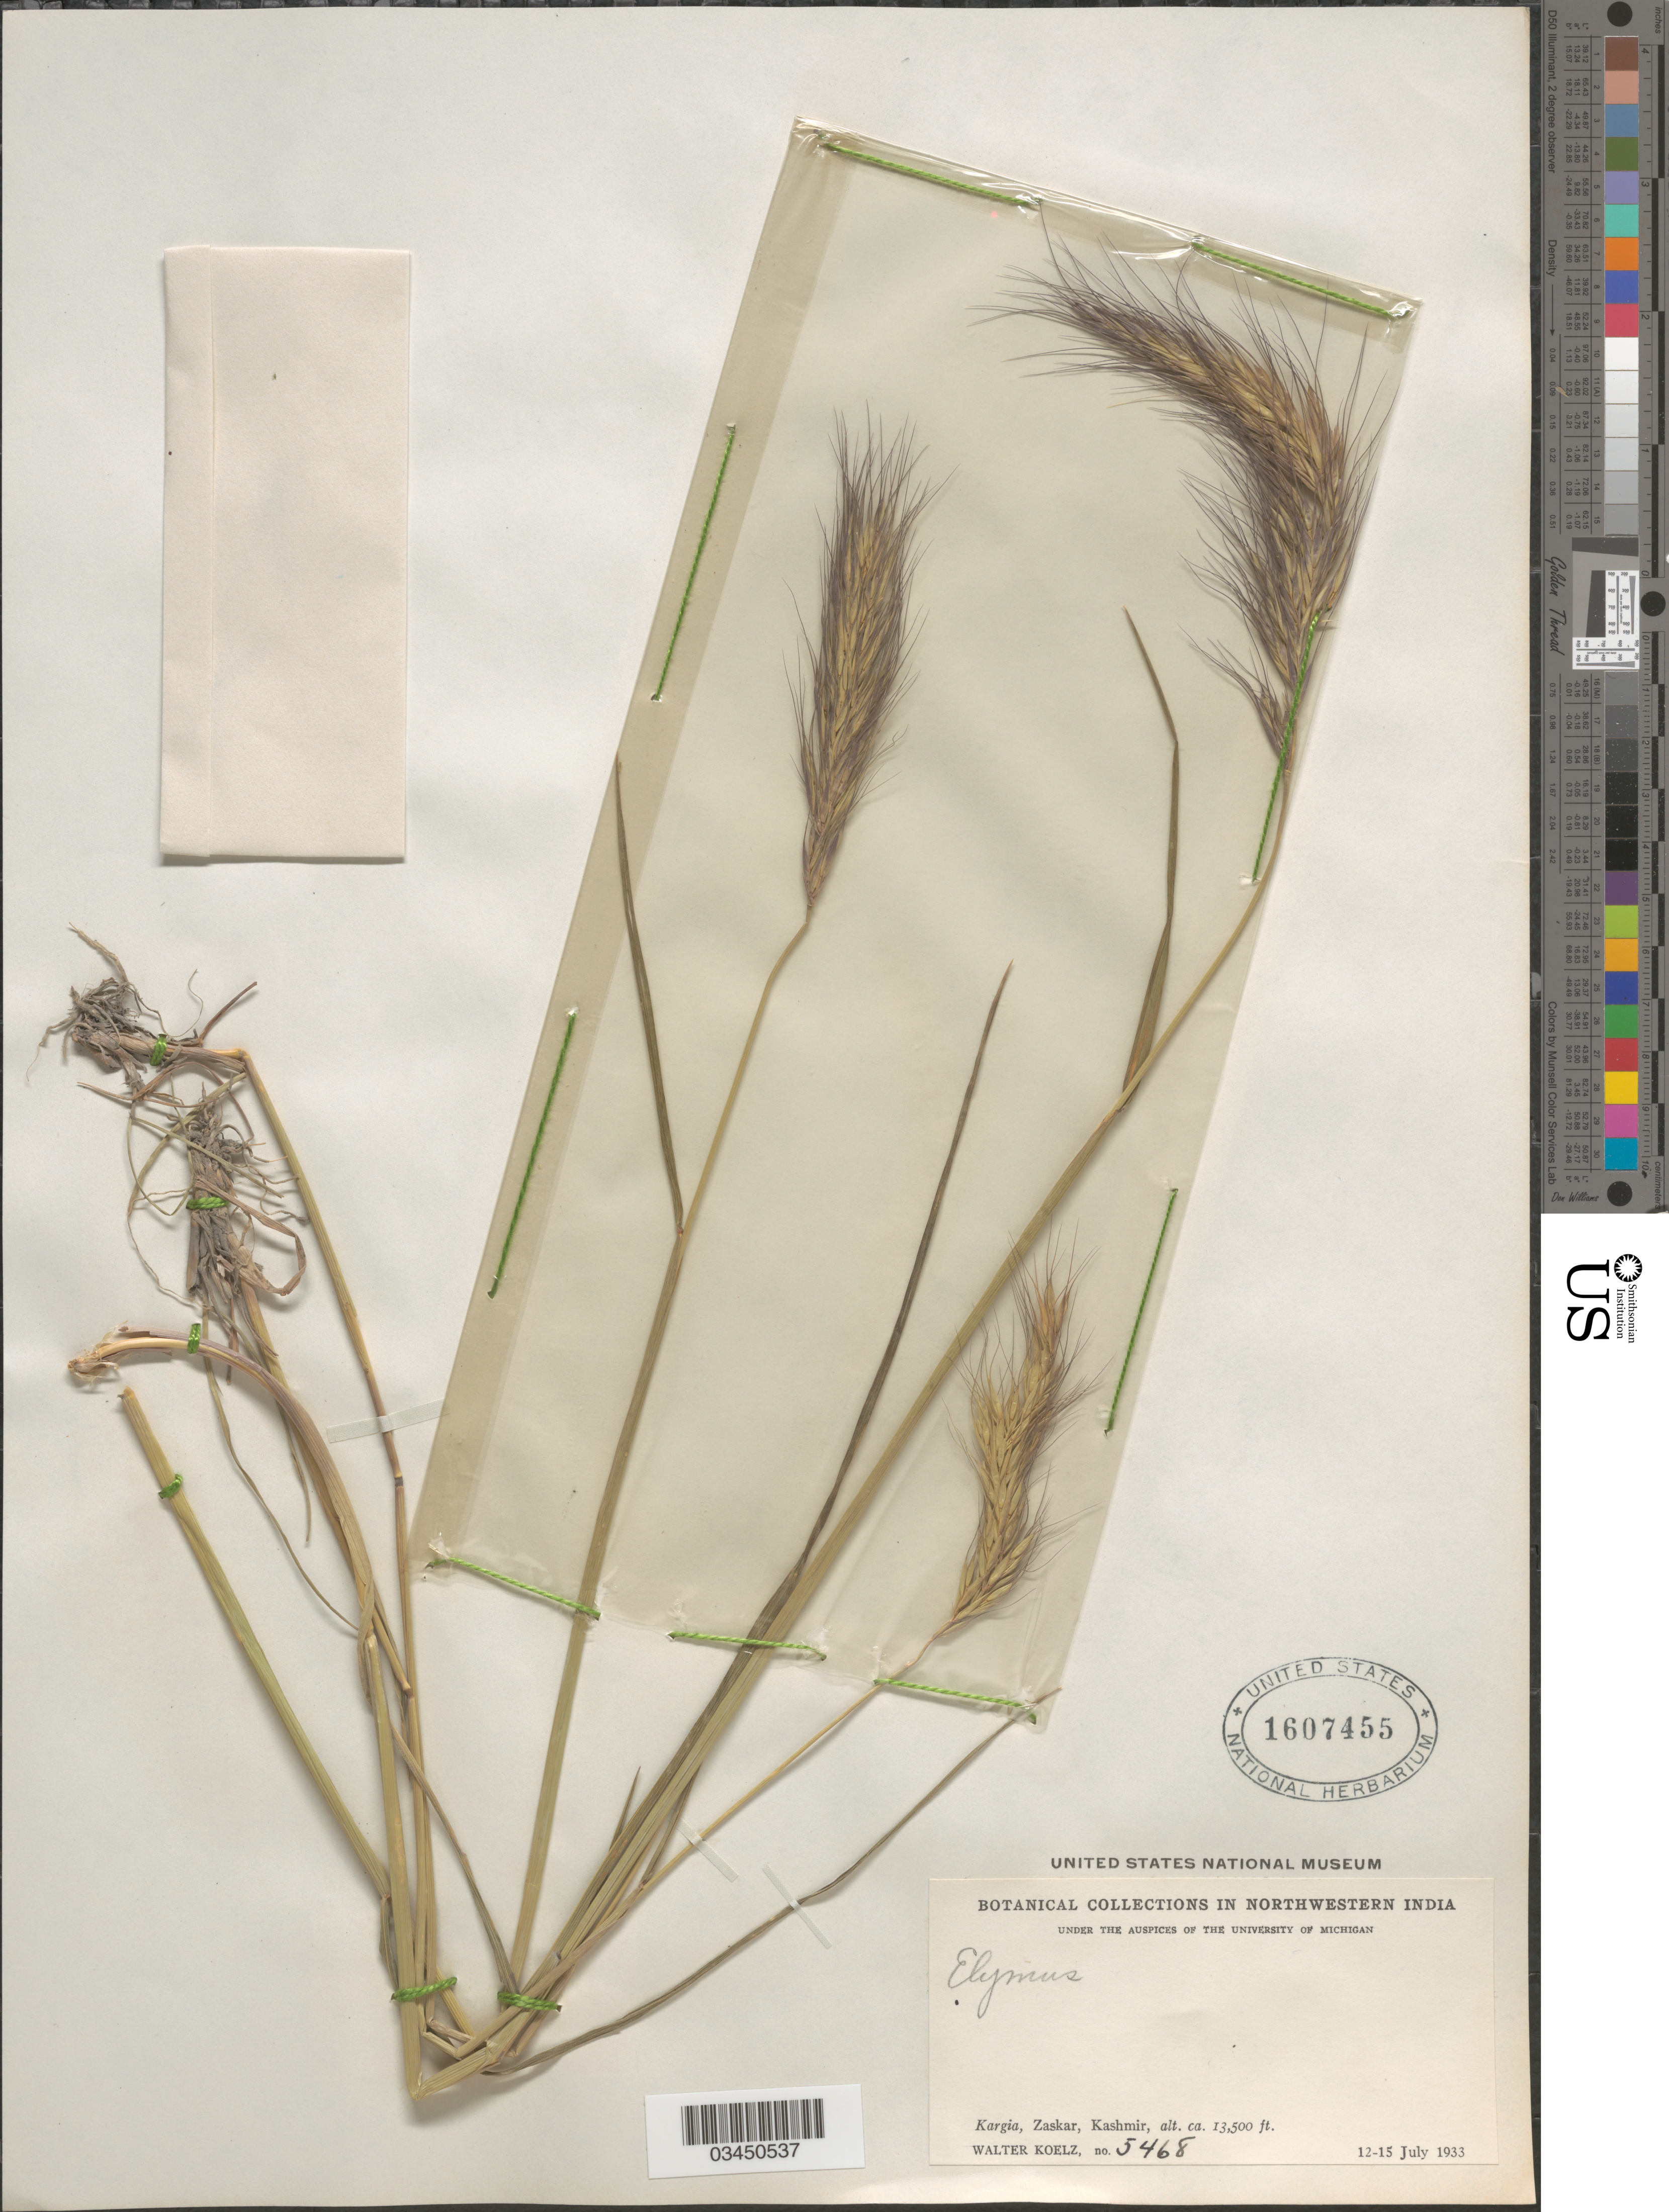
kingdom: Plantae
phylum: Tracheophyta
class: Liliopsida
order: Poales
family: Poaceae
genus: Elymus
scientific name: Elymus nutans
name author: Griseb.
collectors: W. N. Koelz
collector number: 5468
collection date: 1933-07-12/1933-07-15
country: India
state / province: Jammu and Kashmir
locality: Northwestern India. Kargia, Zaskar, Kashmir.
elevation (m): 4115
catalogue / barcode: US 1607455